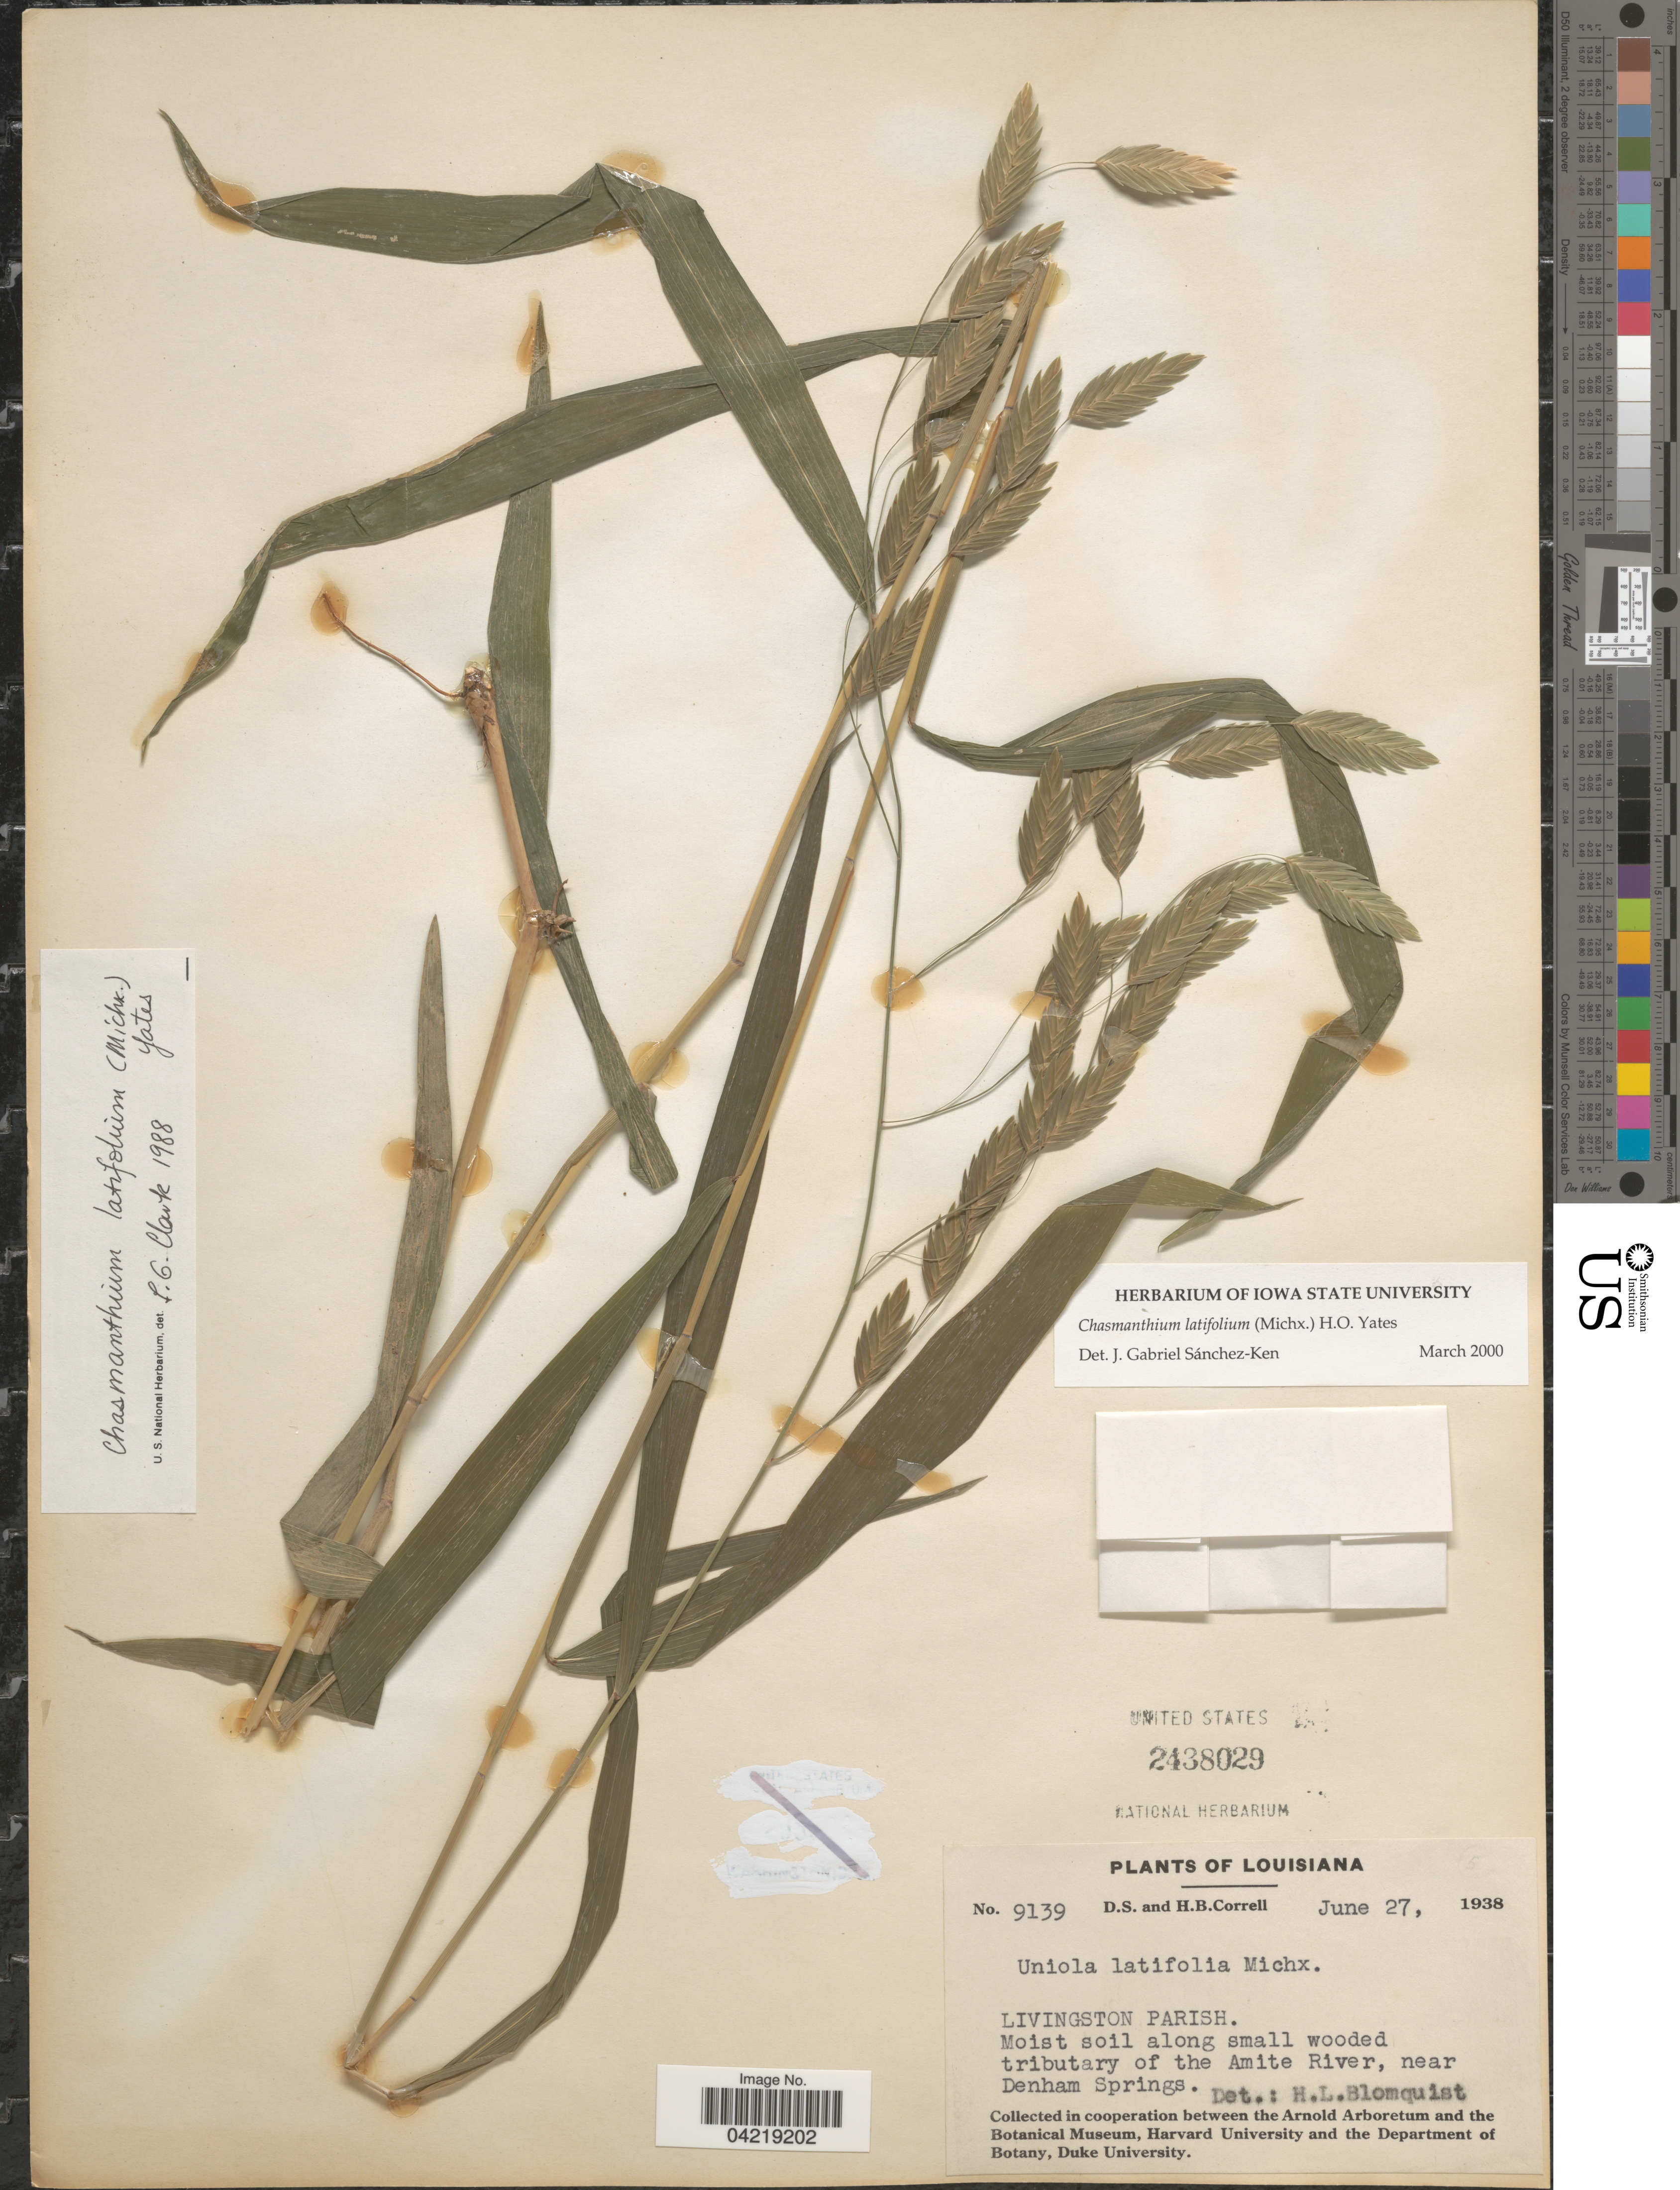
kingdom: Plantae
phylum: Tracheophyta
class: Liliopsida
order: Poales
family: Poaceae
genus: Chasmanthium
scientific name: Chasmanthium latifolium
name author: (Michx.) H.O. Yates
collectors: D. S. Correll & H. Correll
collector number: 9139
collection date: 1938-06-27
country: United States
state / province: Louisiana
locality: Livingston Parish. Moist soil along small wooded tributary of the Amite River, near Denham Springs.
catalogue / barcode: US 2438029